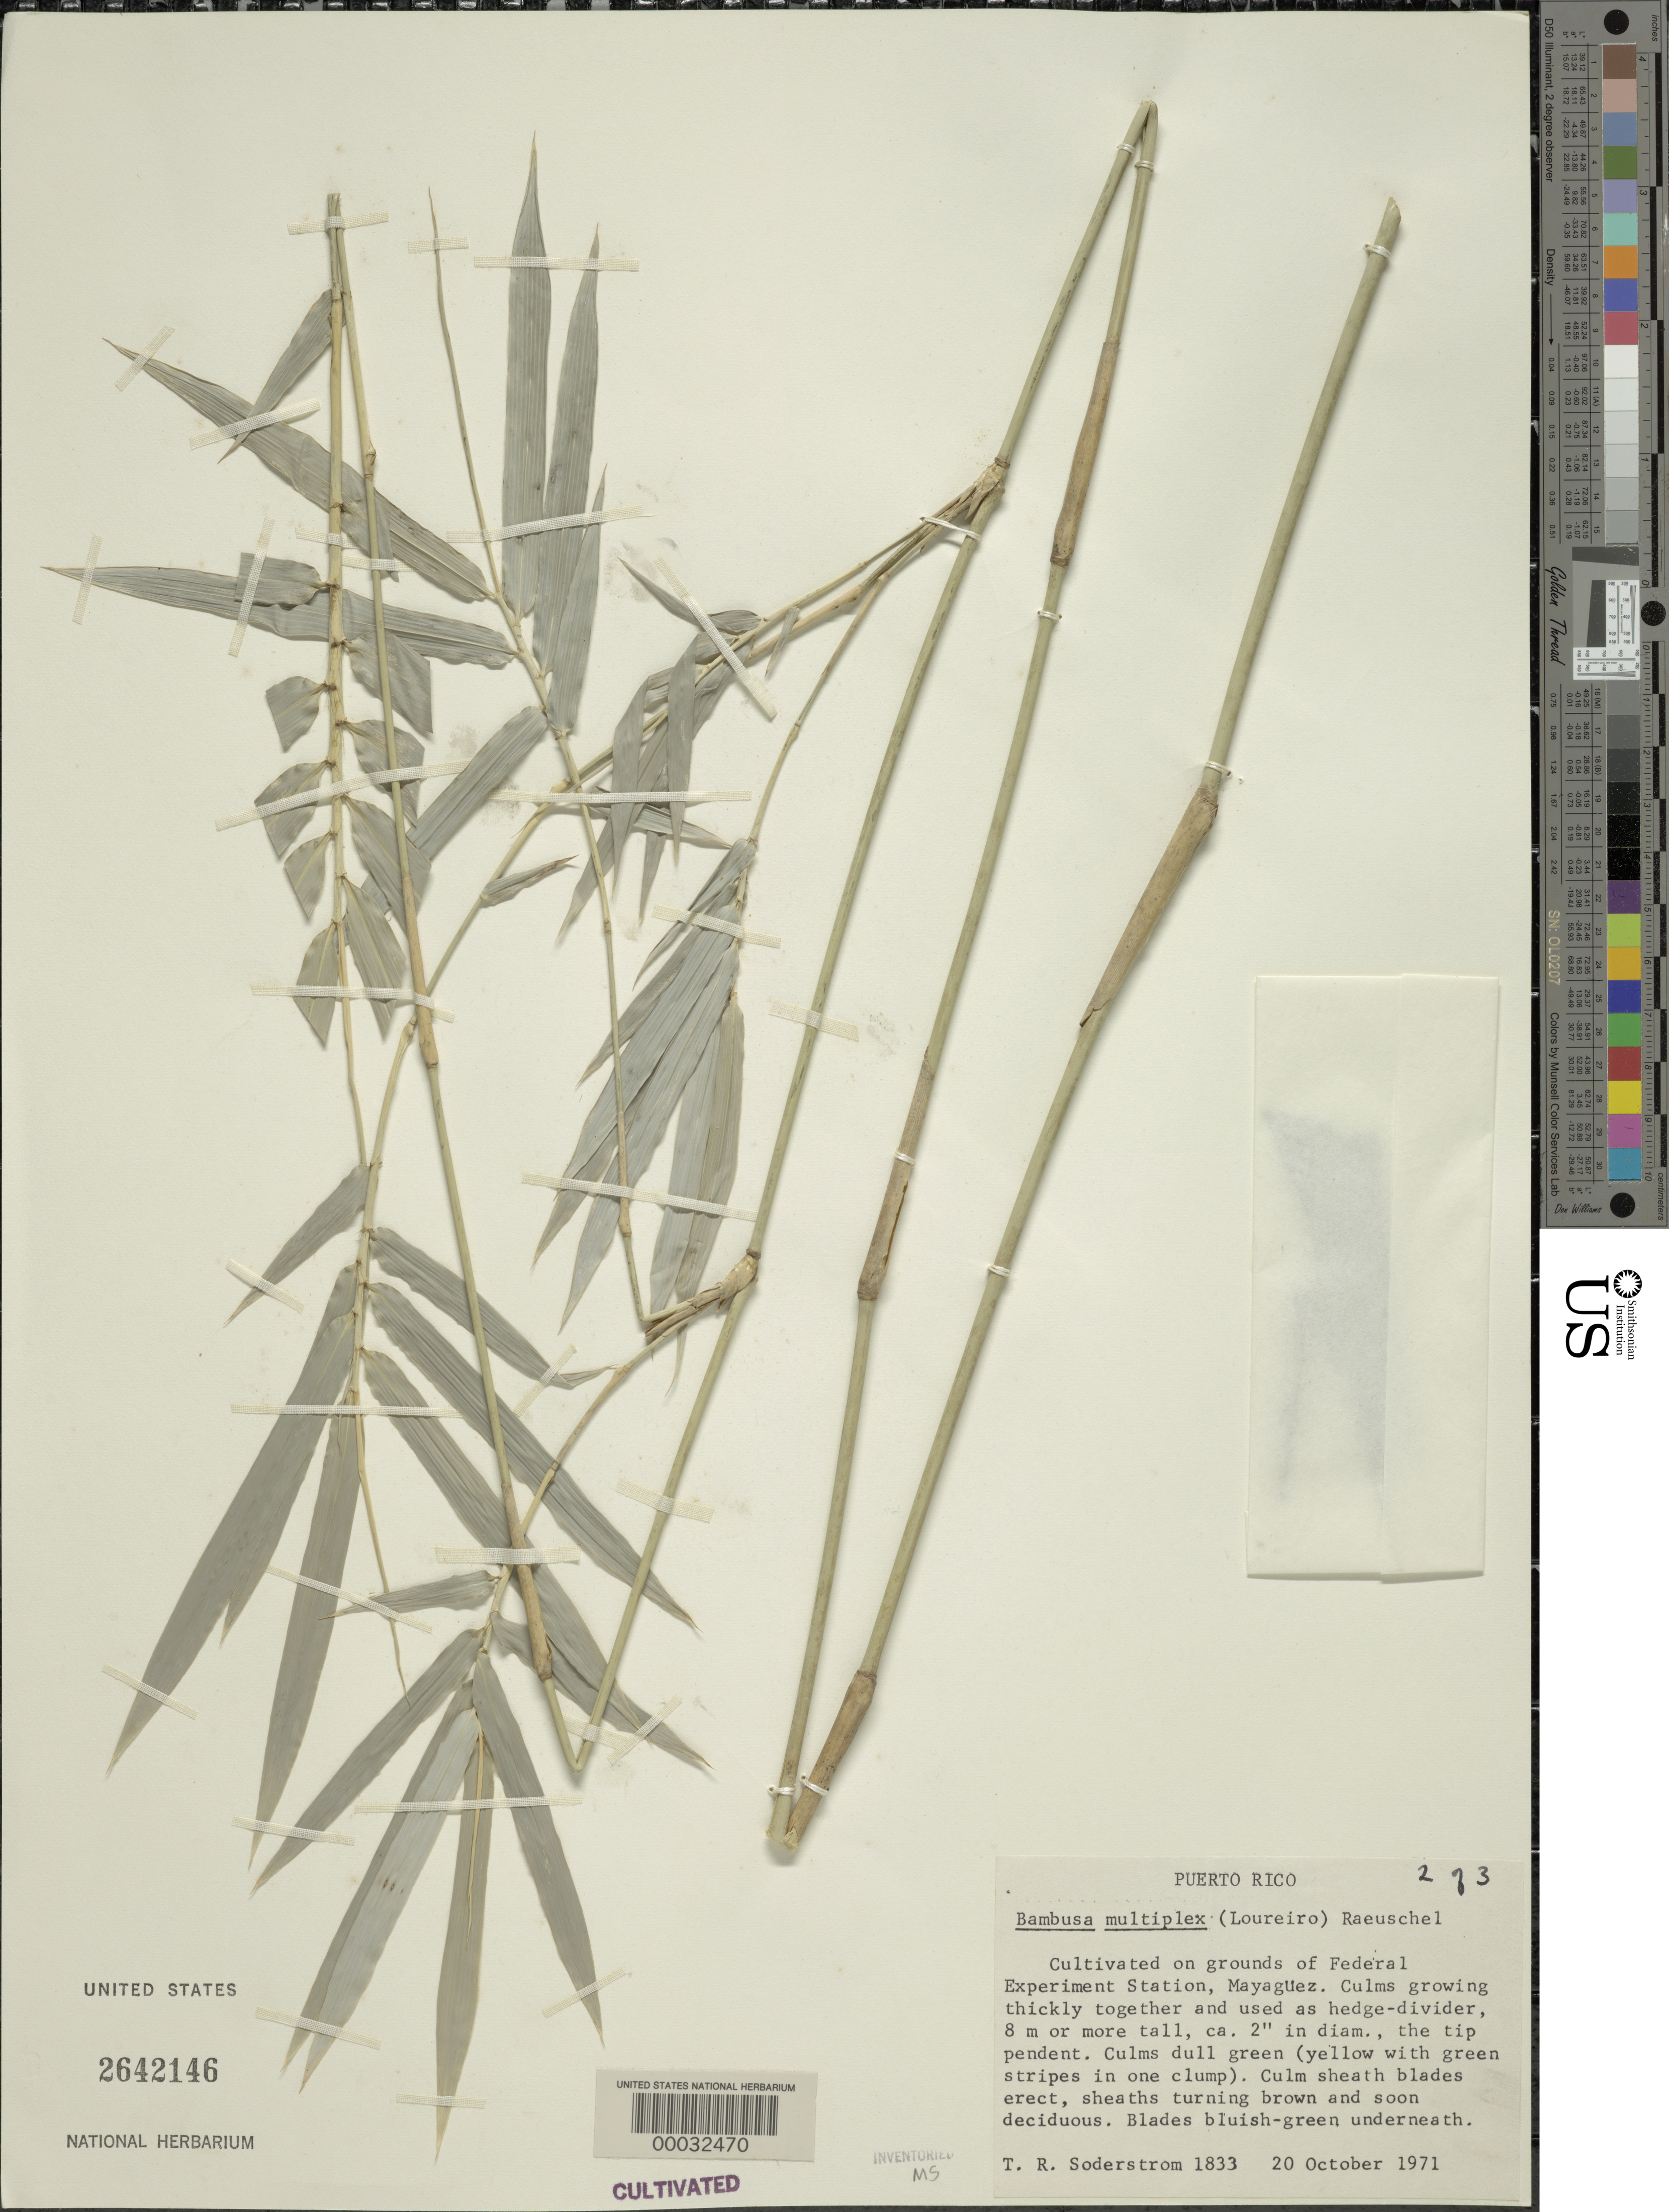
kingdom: Plantae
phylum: Tracheophyta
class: Liliopsida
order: Poales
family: Poaceae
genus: Bambusa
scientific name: Bambusa multiplex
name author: (Lour.) Raeusch. ex Schult. & Schult. f.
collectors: T. R. Soderstrom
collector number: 1833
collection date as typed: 20 Oct 1971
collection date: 1971-10-20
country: Puerto Rico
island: Greater Antilles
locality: Federal Experimental Station-Mayaguez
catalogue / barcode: US 2642146